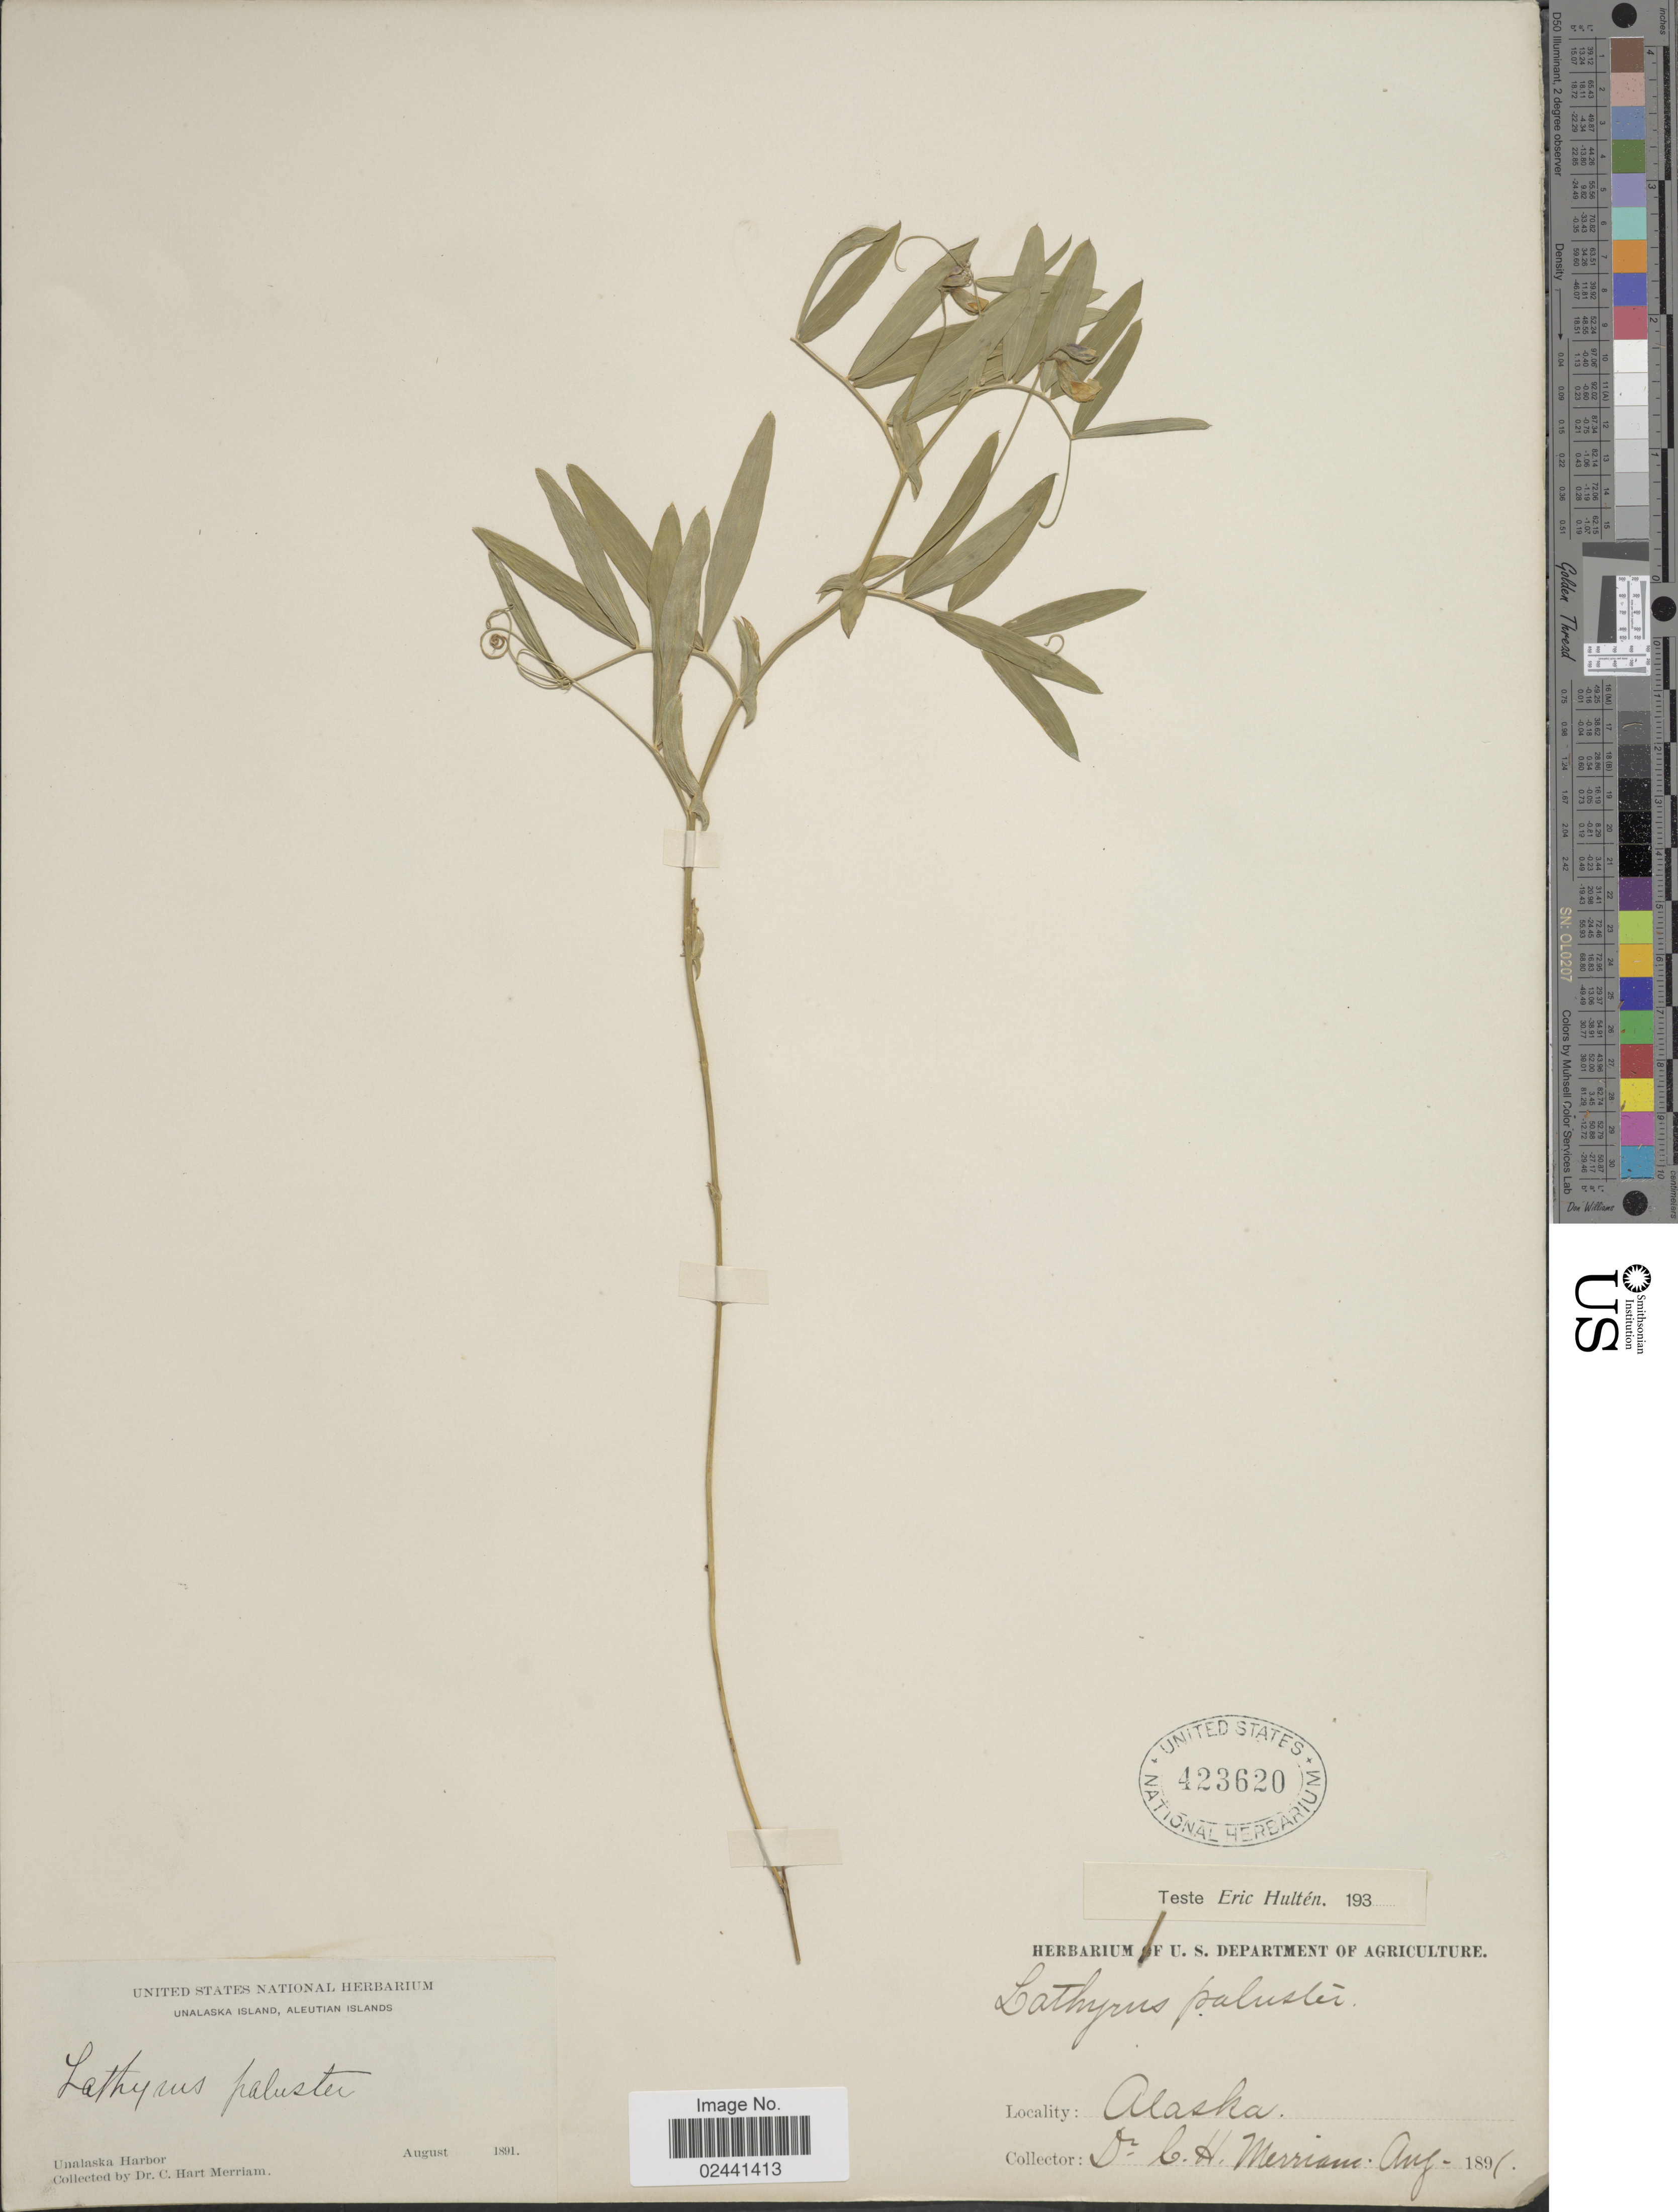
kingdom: Plantae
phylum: Tracheophyta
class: Magnoliopsida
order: Fabales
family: Fabaceae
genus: Lathyrus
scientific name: Lathyrus palustris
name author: L.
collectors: C. Merriam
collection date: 1891-08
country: United States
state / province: Alaska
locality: Unalaska, Aleutian Islands, Unalaska Harbor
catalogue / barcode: US 423620